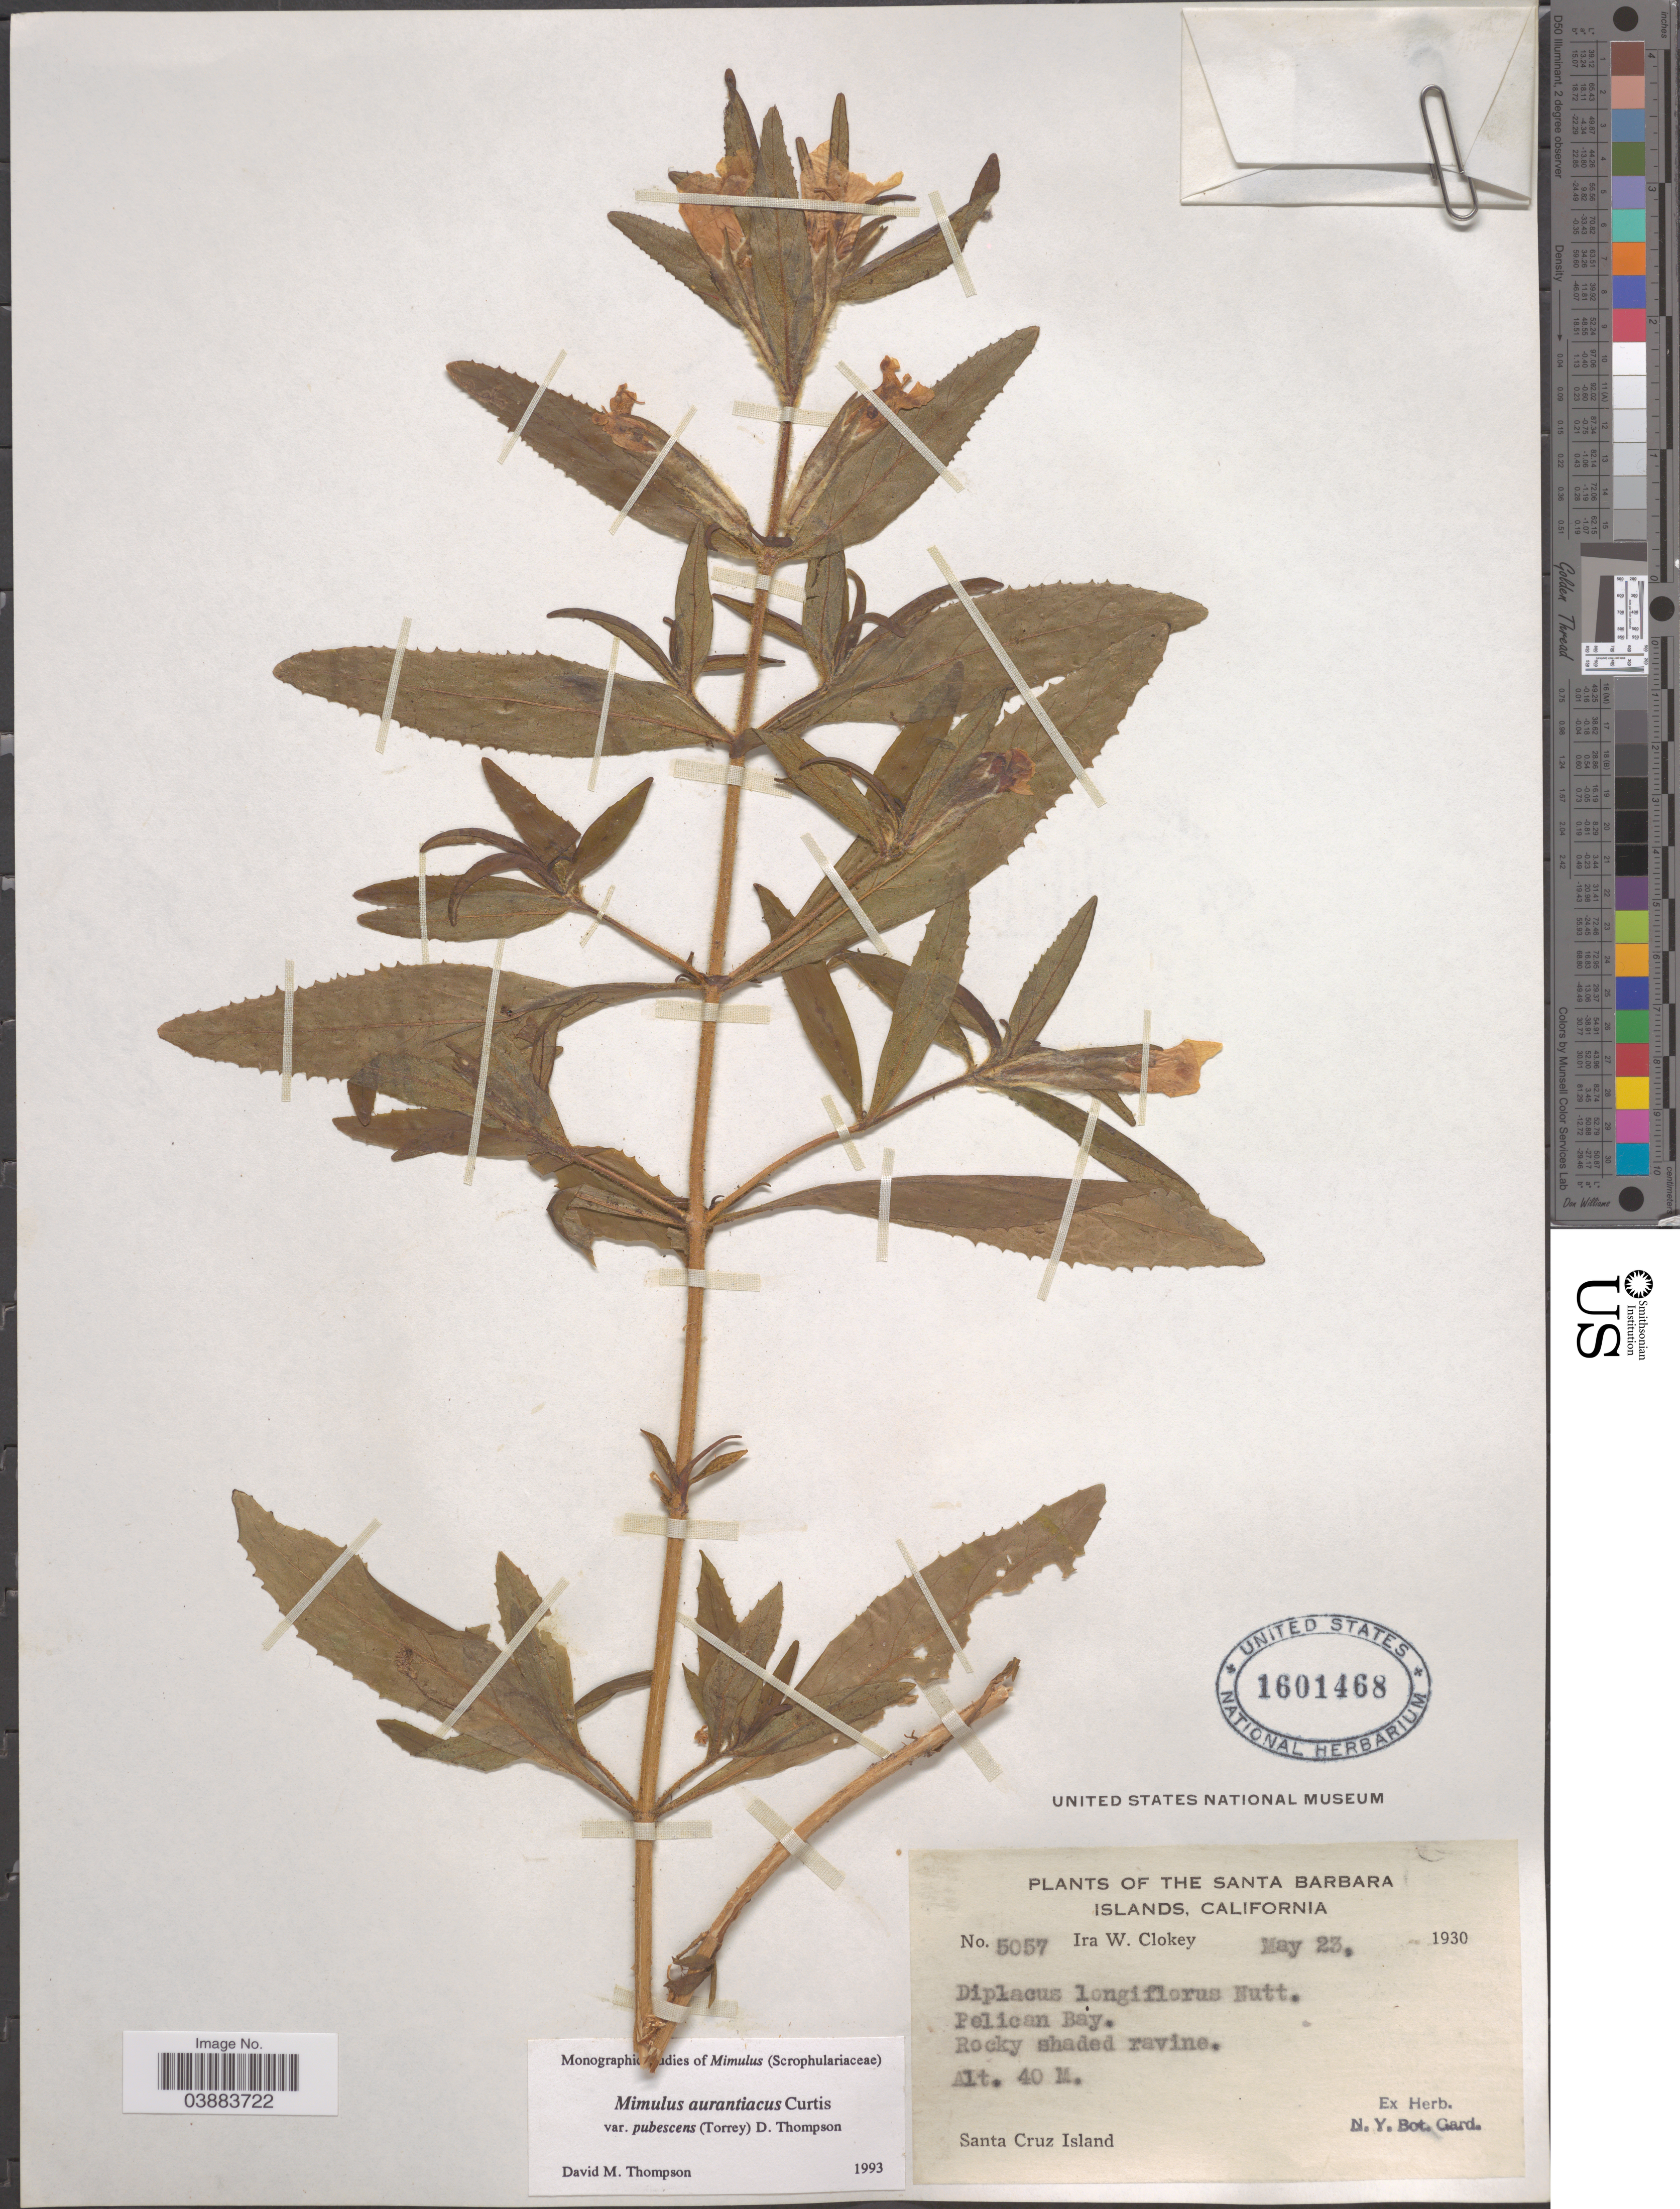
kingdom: Plantae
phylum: Tracheophyta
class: Magnoliopsida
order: Lamiales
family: Phrymaceae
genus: Diplacus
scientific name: Diplacus aurantiacus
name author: (Curtis) Jeps.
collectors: I. W. Clokey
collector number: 5057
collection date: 1930-05-23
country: United States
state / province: California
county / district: Santa Barbara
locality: Santa Barbara Islands. Pelican Bay. Santa Cruz Island.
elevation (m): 40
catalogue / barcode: US 1601468